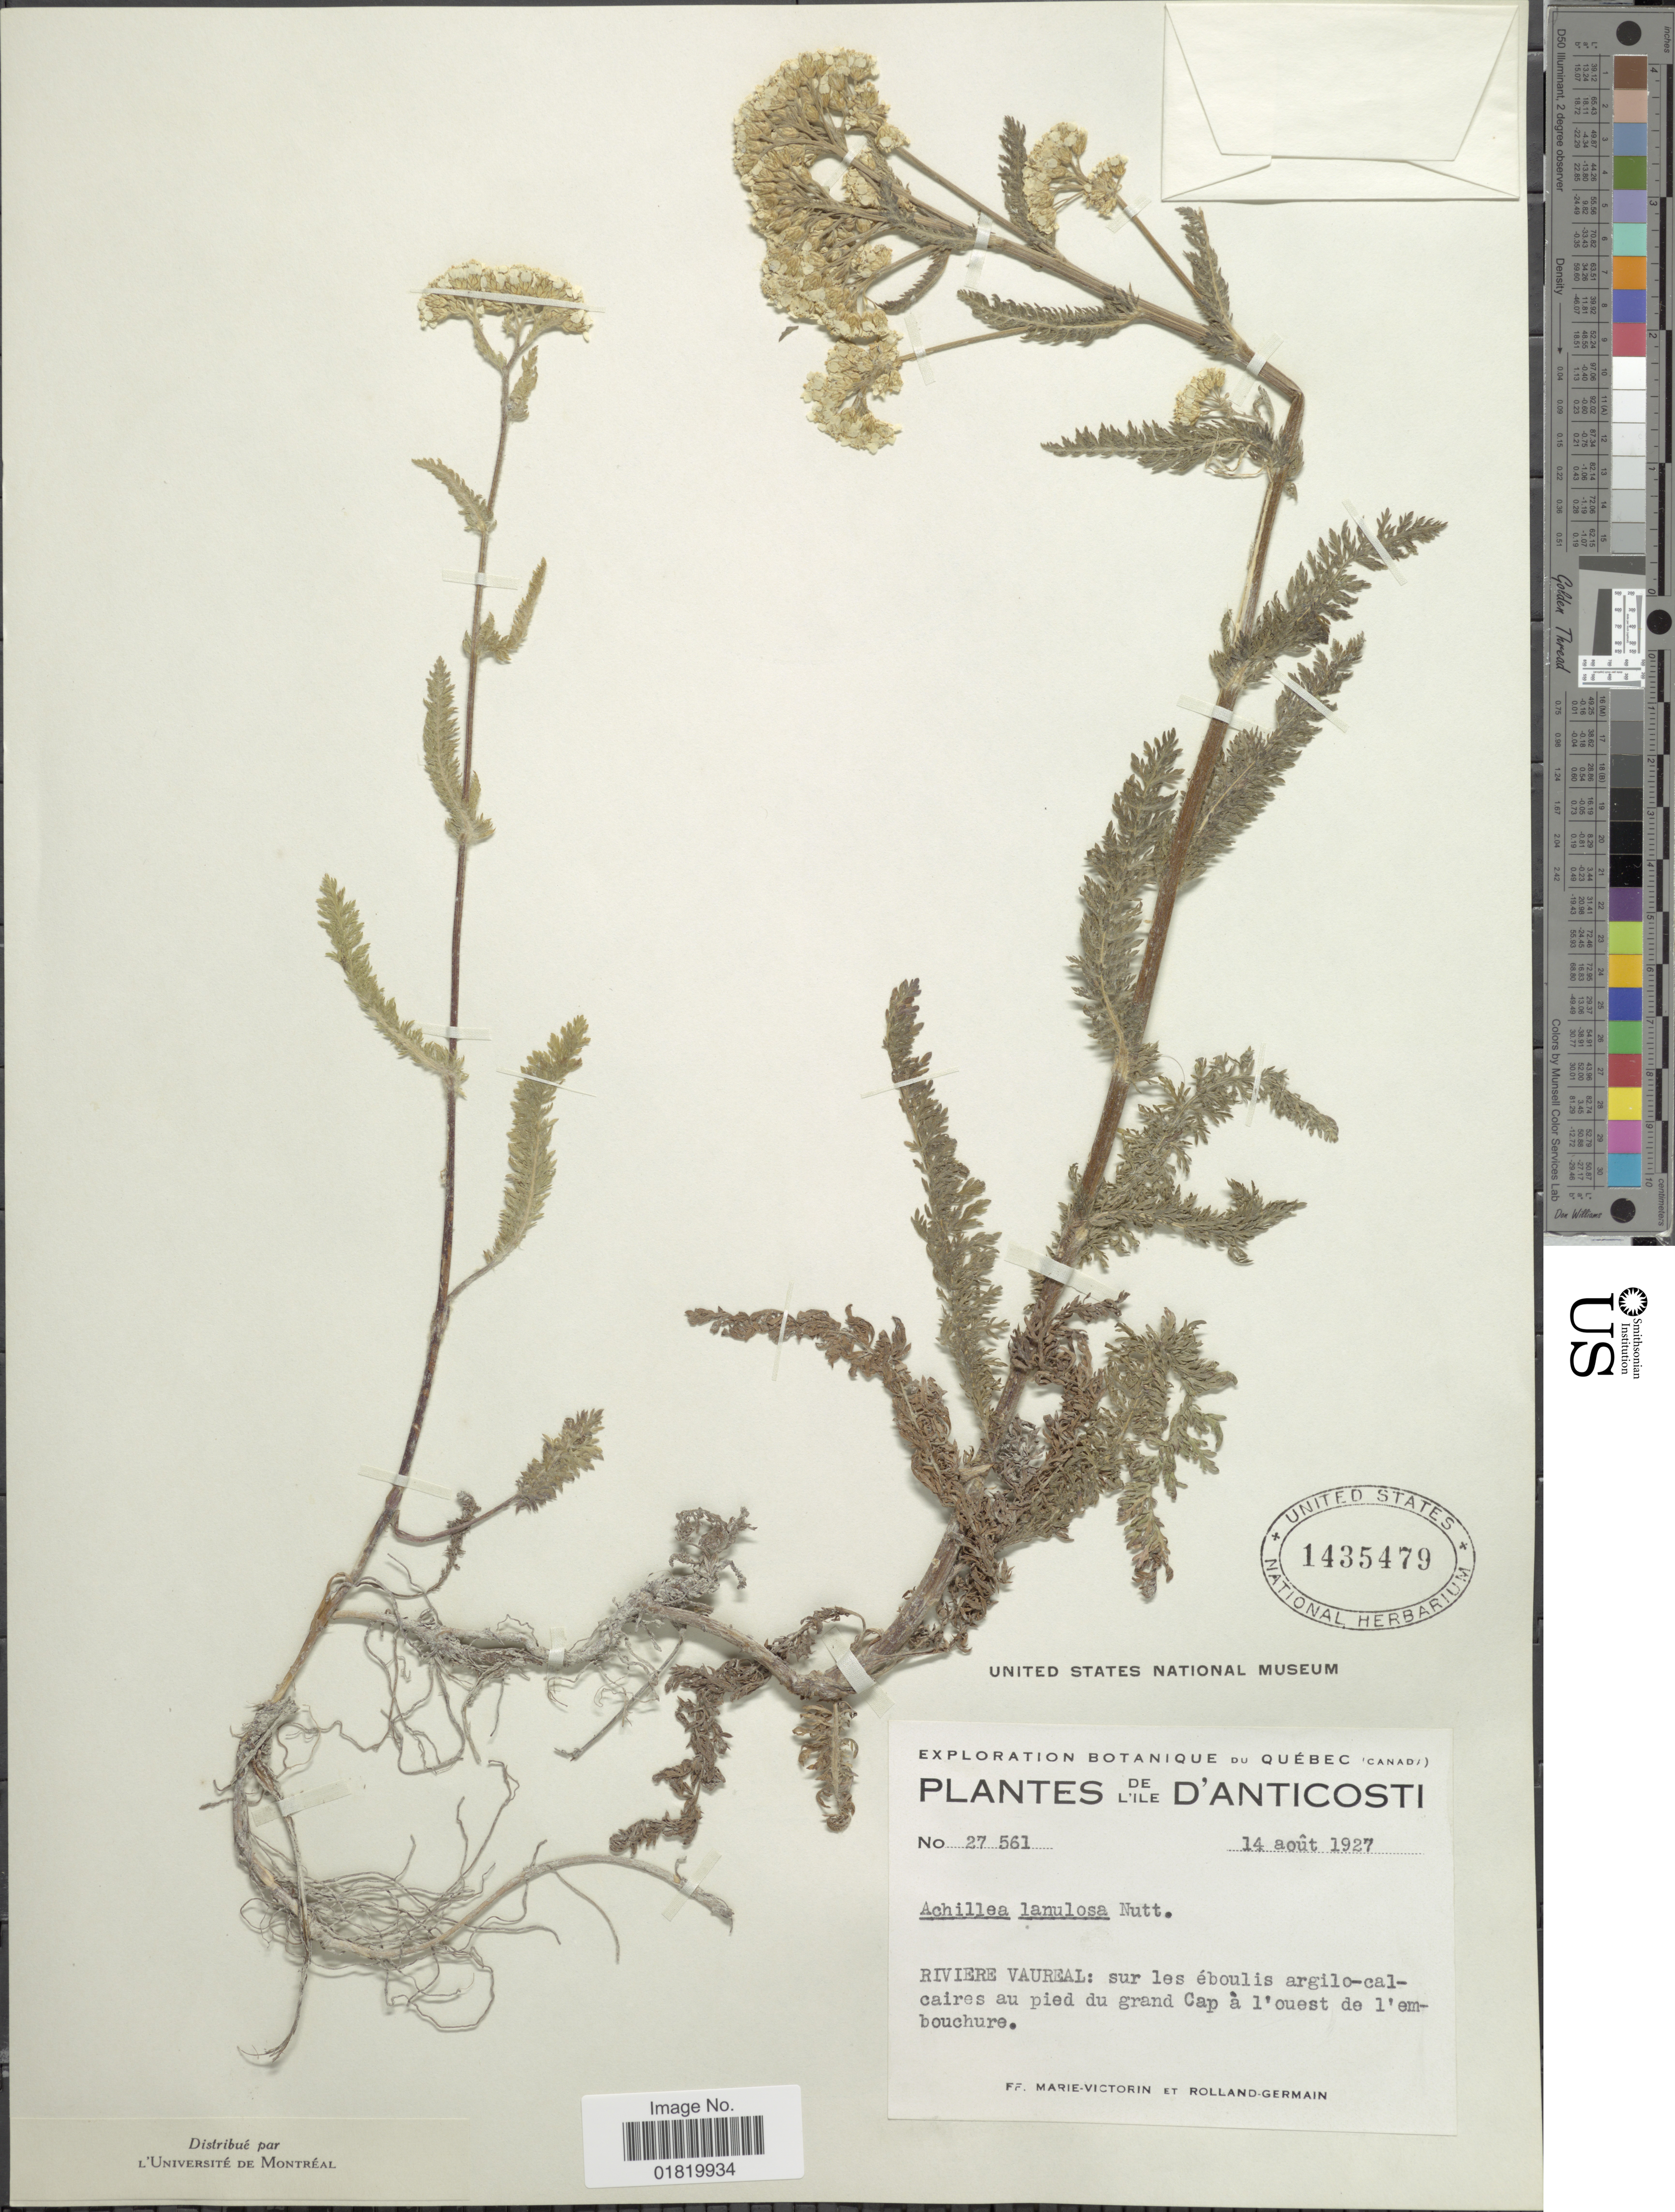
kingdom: Plantae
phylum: Tracheophyta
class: Magnoliopsida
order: Asterales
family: Asteraceae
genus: Achillea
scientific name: Achillea lanulosa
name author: Nutt.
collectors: F. Marie-Victorin & -. Rolland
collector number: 27561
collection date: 1927-08-14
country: Canada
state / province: Quebec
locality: L'Ile D'Anticosti. Riviere Vaureal: sur les éboulis argilo-calcaires au pied du rgand Cap à l'ouest de l'embouchure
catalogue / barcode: US 1435479